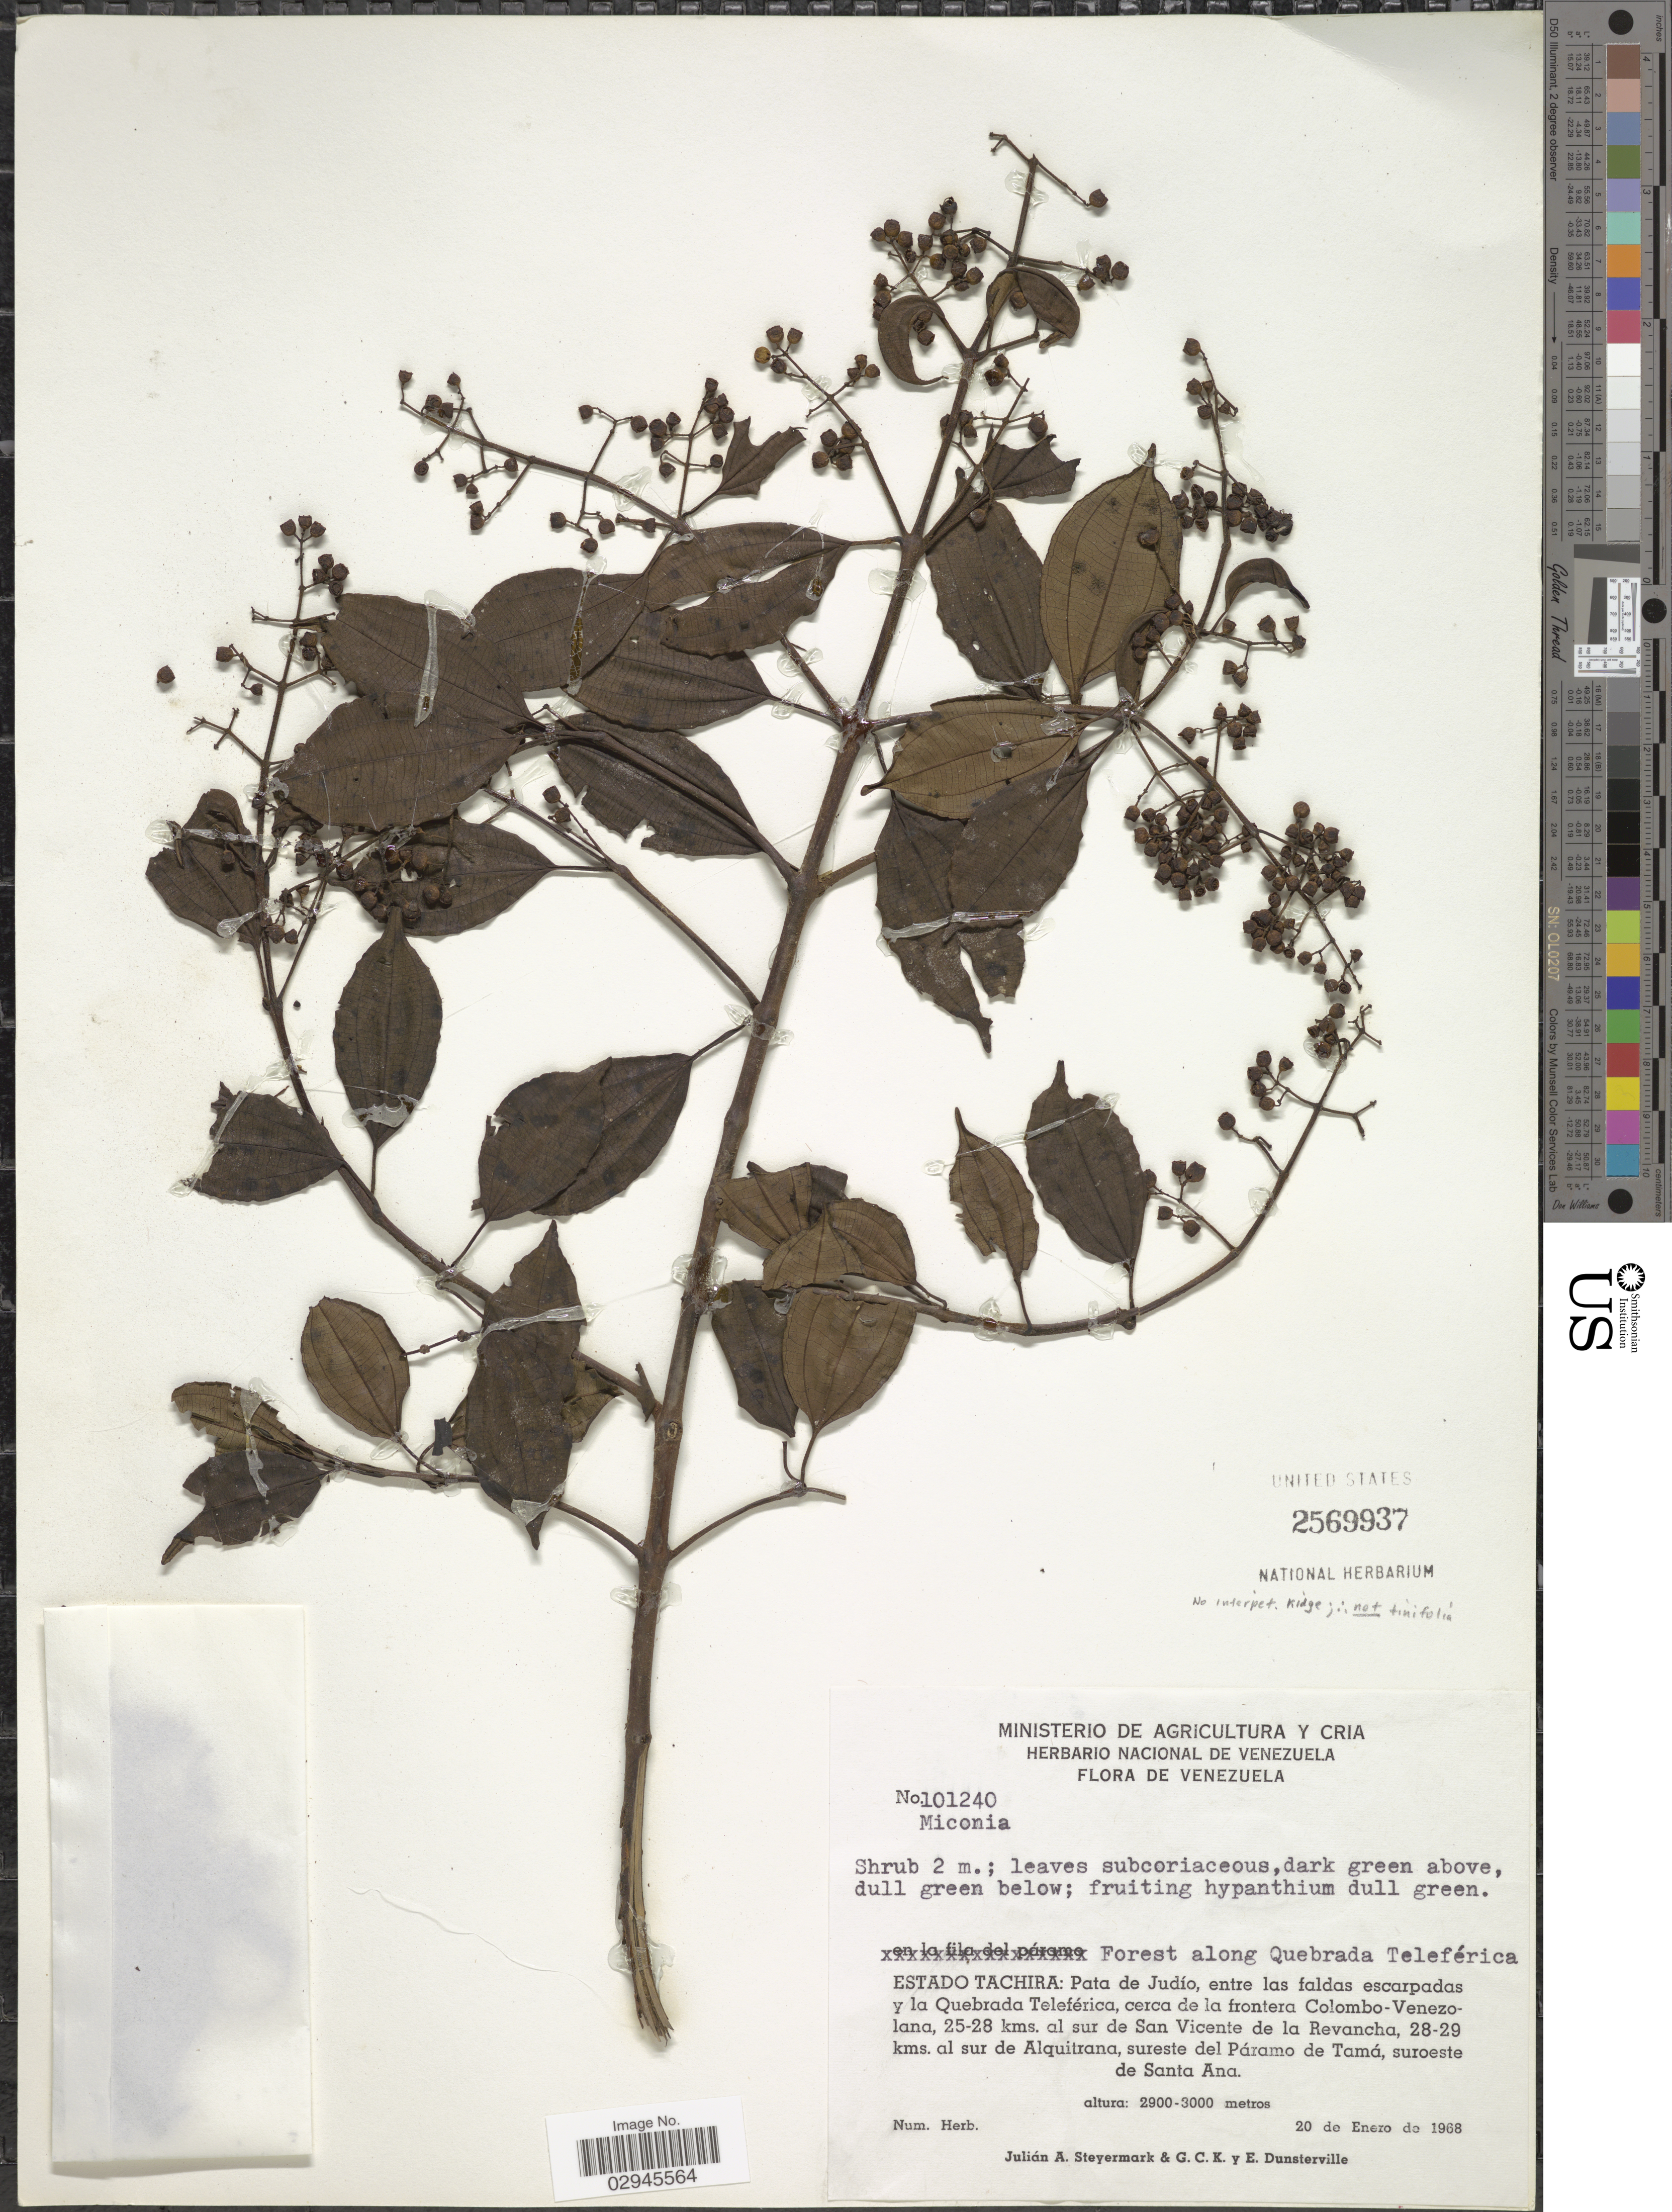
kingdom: Plantae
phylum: Tracheophyta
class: Magnoliopsida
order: Myrtales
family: Melastomataceae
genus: Miconia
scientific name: Miconia sp.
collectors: J. Steyermark, G. C. K. Dunsterville & E. Dunsterville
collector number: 101240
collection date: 1968-01-20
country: Venezuela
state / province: Tachira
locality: Forest along Quebrada Teleférica. Pata de Judío, entre las faldas escarpadas y la Quebrada Teleférica, cerca de la frontera Colombo-Venezolana, 25-28 kms. al sur de San Vicente de la Revancha, 28-29 kms. al sur de Alquitrana, sureste del Páramo de Tamá, suroeste de Santa Ana.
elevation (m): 2900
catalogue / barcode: US 2569937